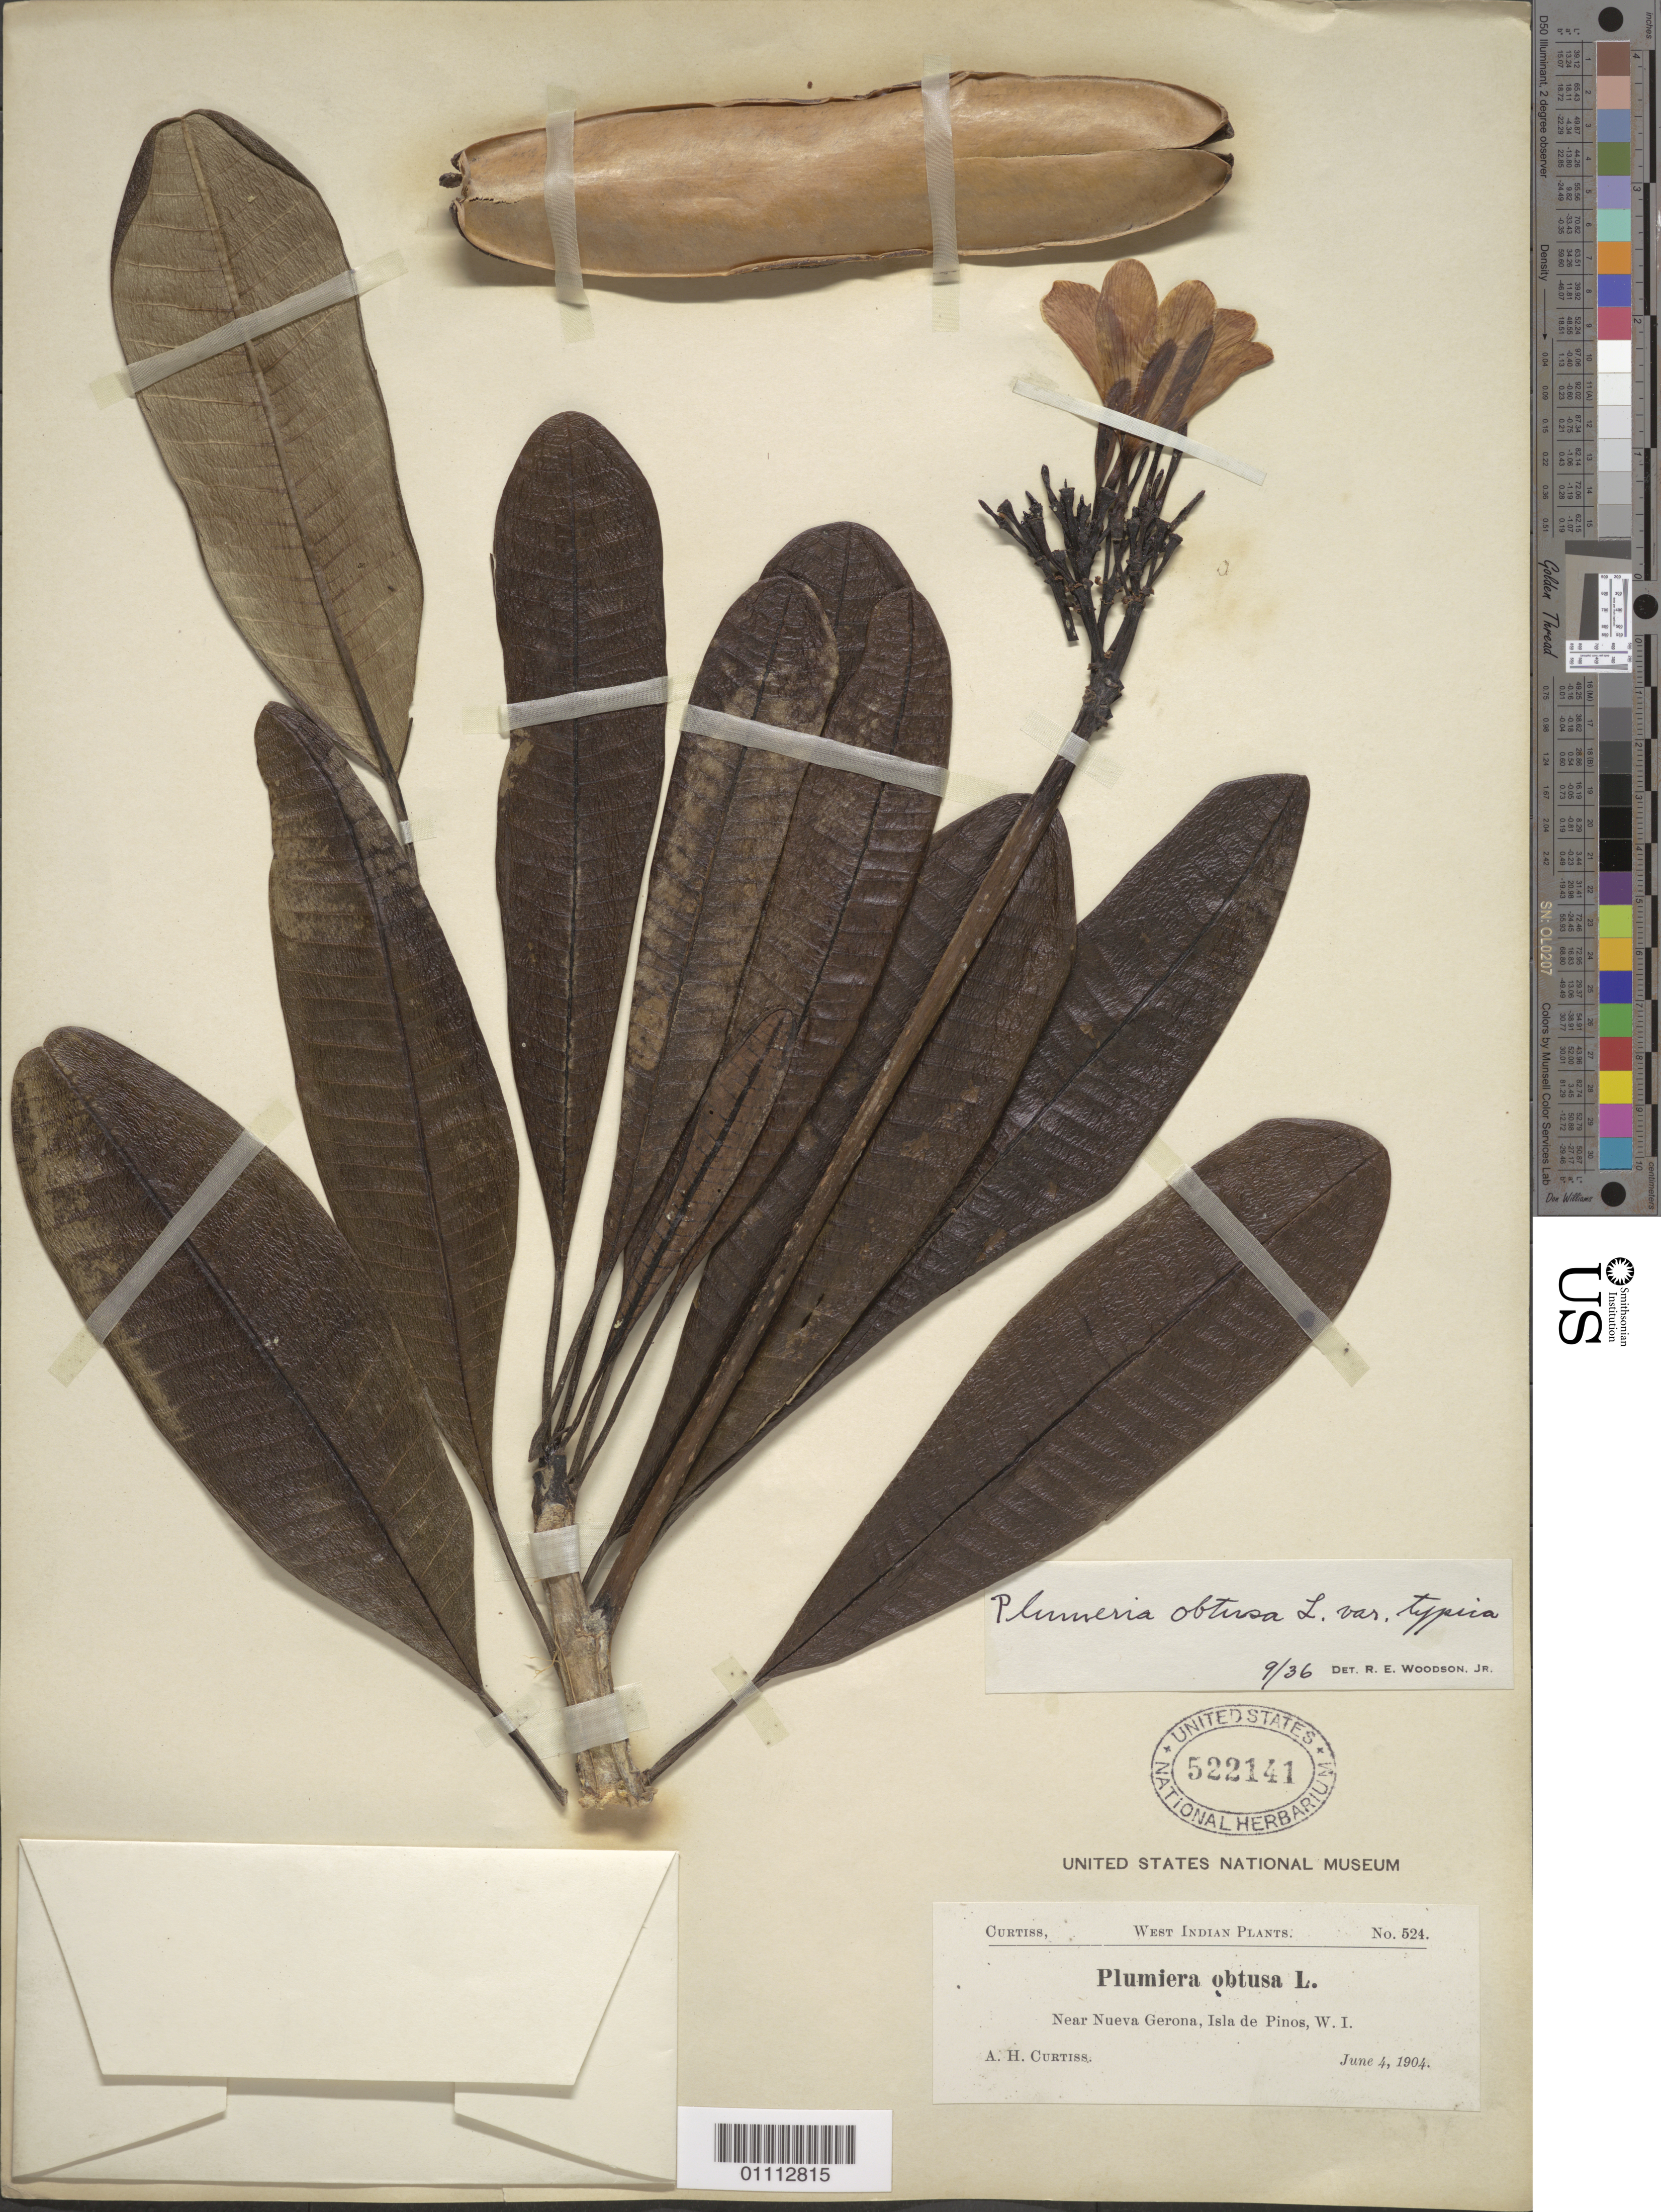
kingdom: Plantae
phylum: Tracheophyta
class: Magnoliopsida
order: Gentianales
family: Apocynaceae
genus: Plumeria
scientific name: Plumeria obtusa var. typica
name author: Woodson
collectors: A. H. Curtiss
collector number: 524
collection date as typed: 04 Jun 1904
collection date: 1904-06-04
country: Cuba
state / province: Isla de La Juventud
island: Isla de la Juventud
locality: Isle of Pines, Near Nueva Gerona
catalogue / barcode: US 522141